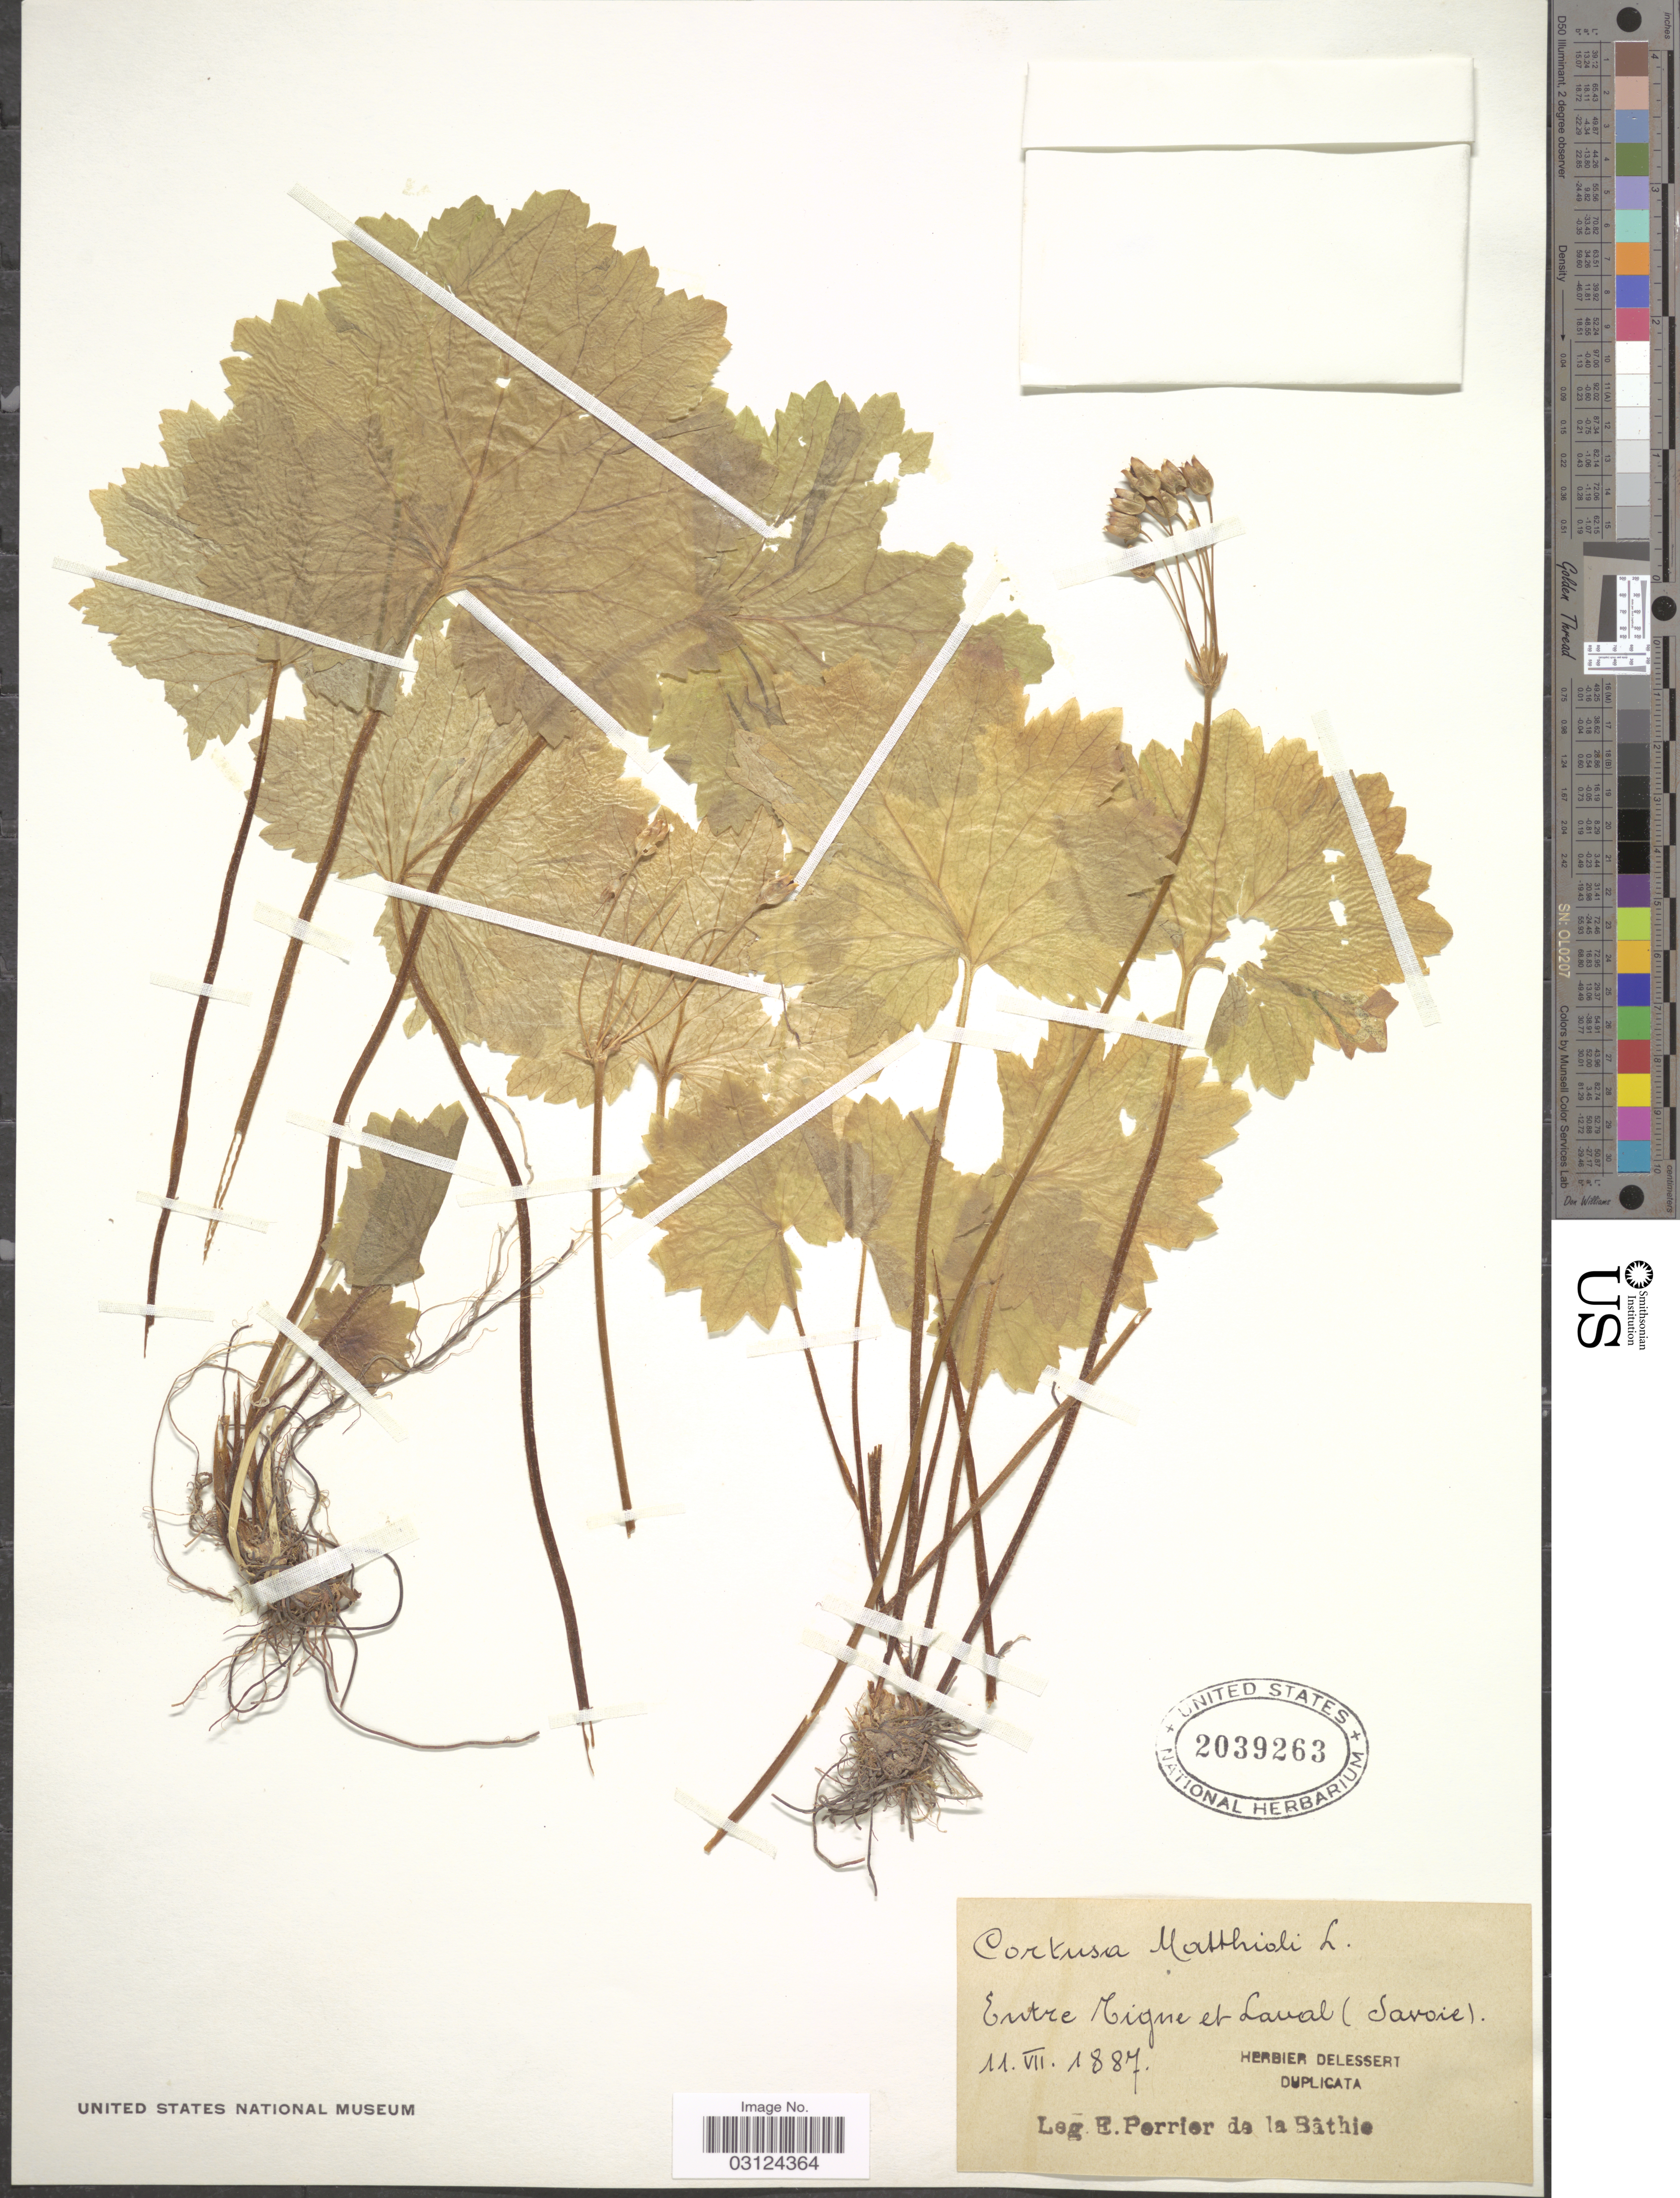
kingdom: Plantae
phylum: Tracheophyta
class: Magnoliopsida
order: Ericales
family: Primulaceae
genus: Cortusa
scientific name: Cortusa matthioli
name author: L.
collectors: E. Perrier de la Bâthie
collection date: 1887-07-11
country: France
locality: Entre Tigne [interpreted] et Laual [interpreted] (Savoie).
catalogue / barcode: US 2039263